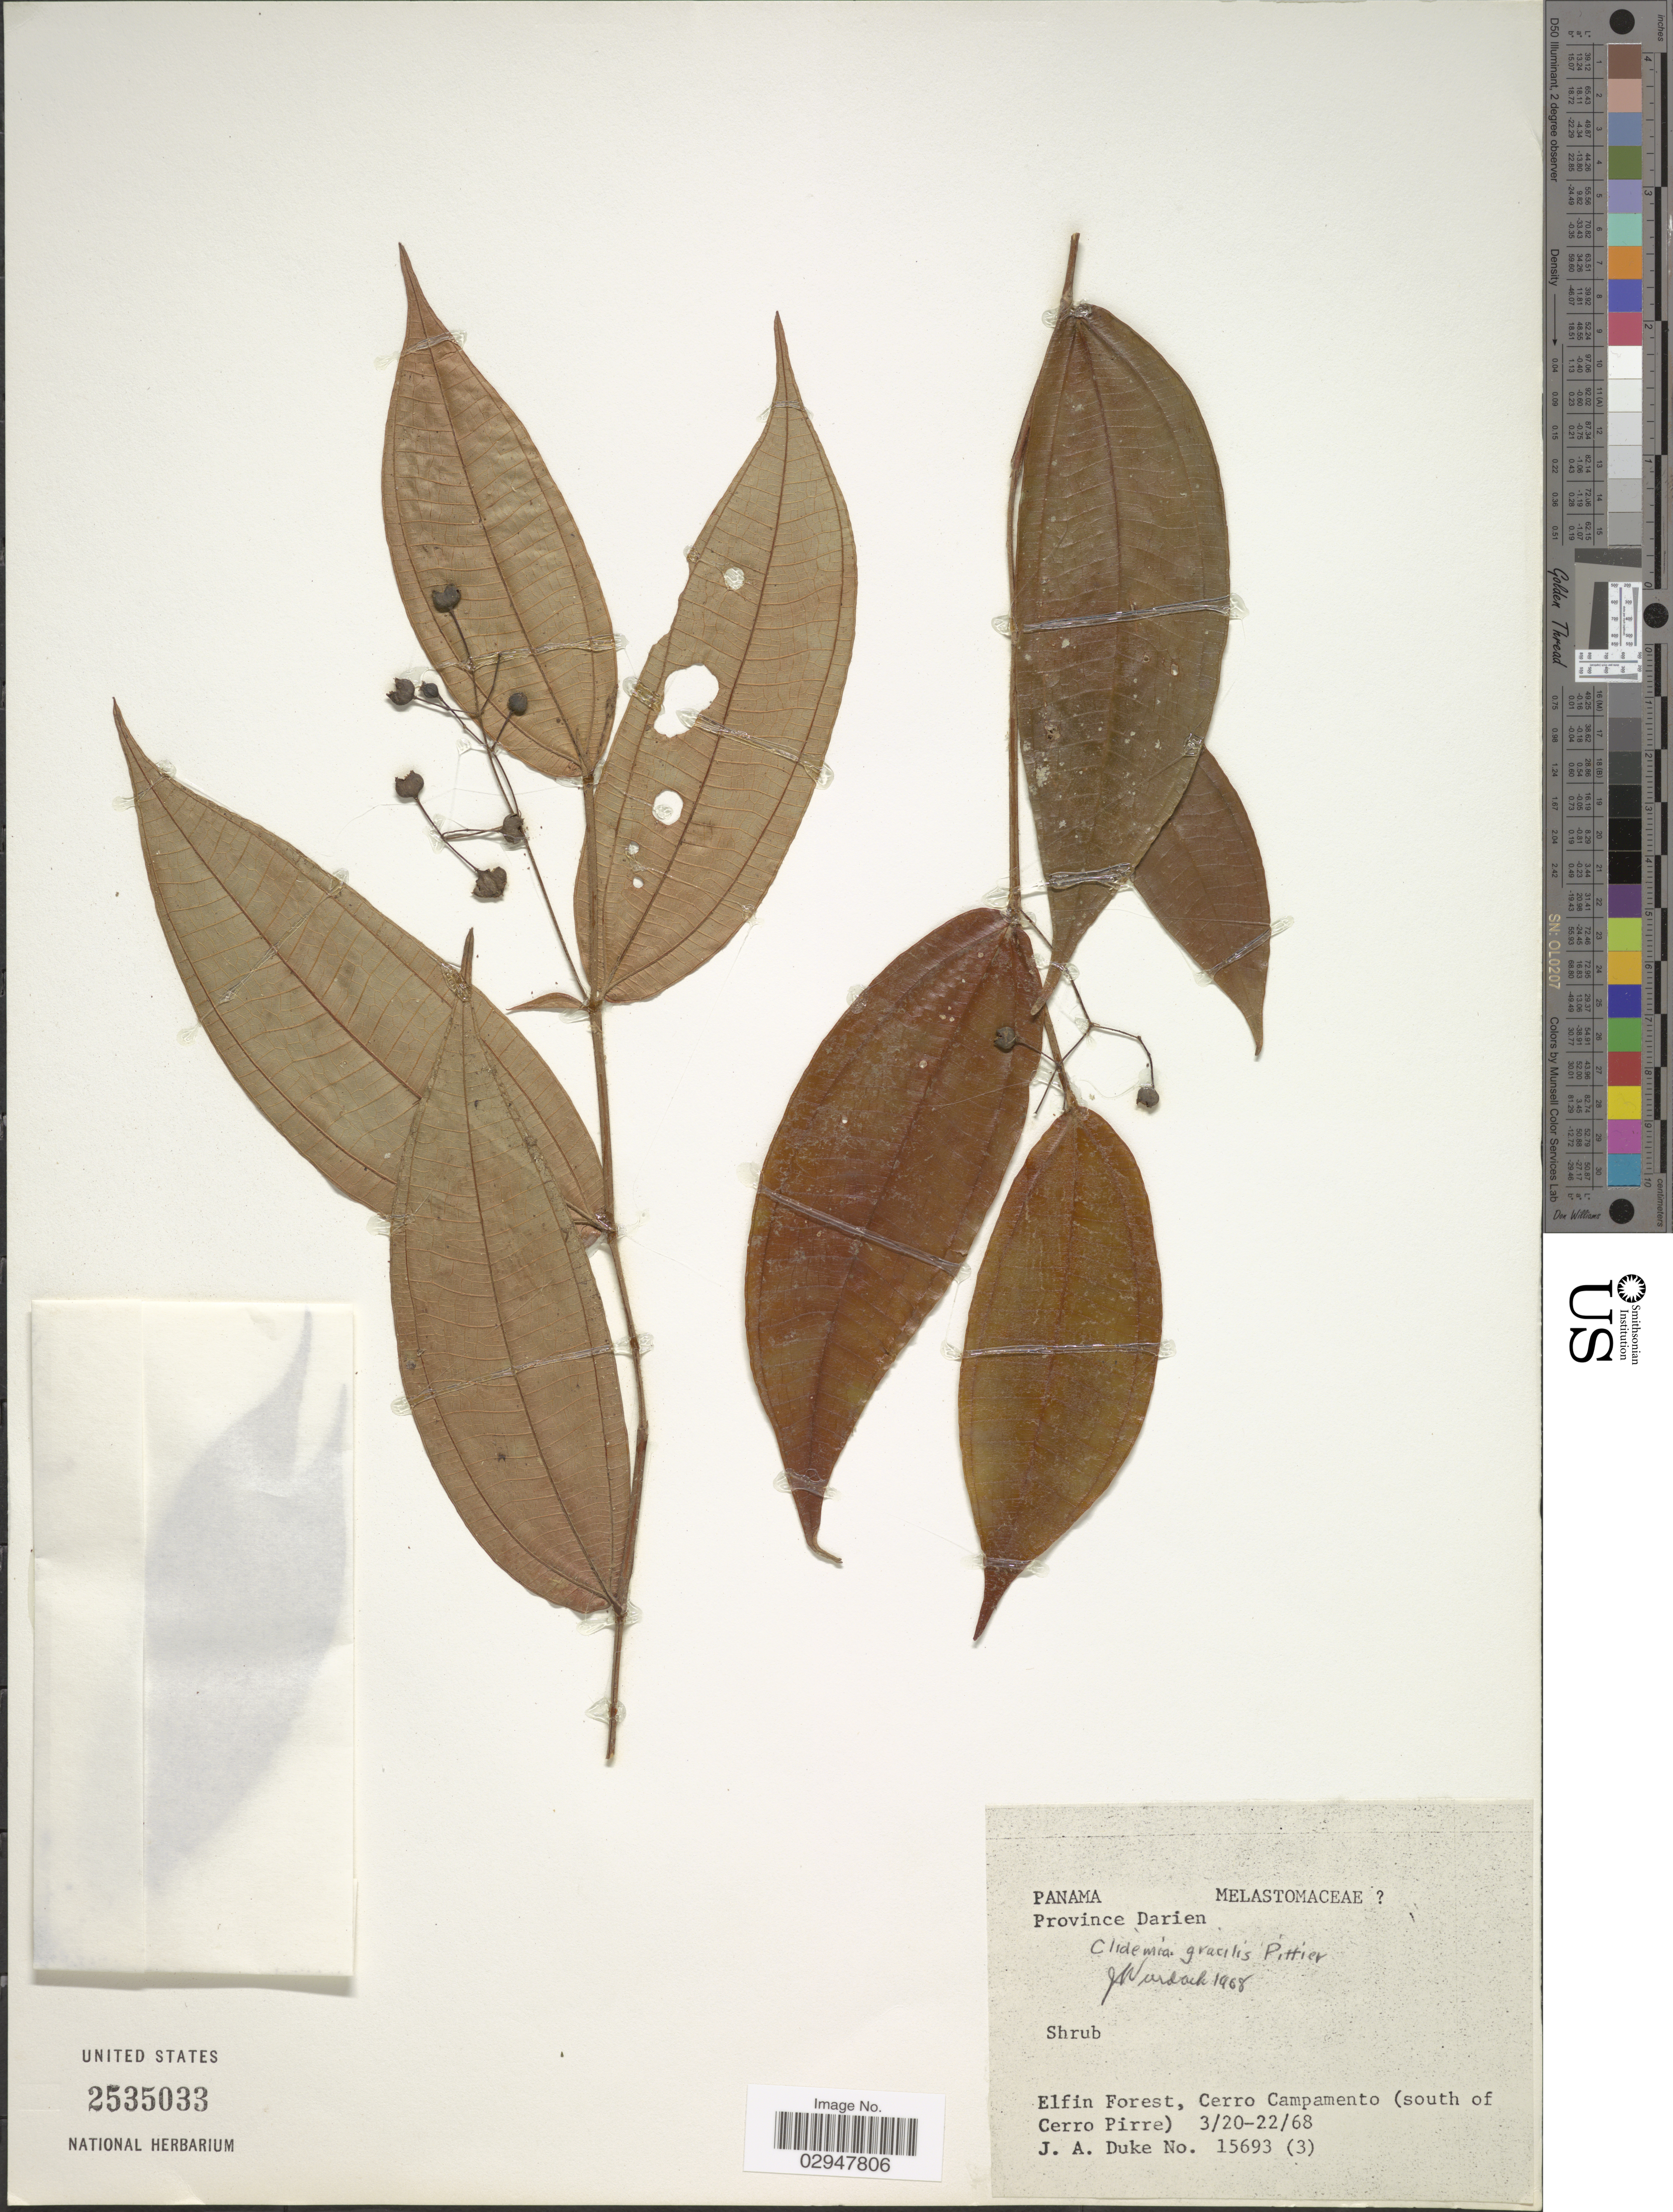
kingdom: Plantae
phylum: Tracheophyta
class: Magnoliopsida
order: Myrtales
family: Melastomataceae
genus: Clidemia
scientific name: Clidemia gracilis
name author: Pittier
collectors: J. A. Duke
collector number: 15693 (3)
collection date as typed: Transcribed d/m/y: 20/3/68 to 22/3/68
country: Panama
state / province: Darién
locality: Elfin Forest, Cerro Campamento (south of Cerro Pirre).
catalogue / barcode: US 2535033